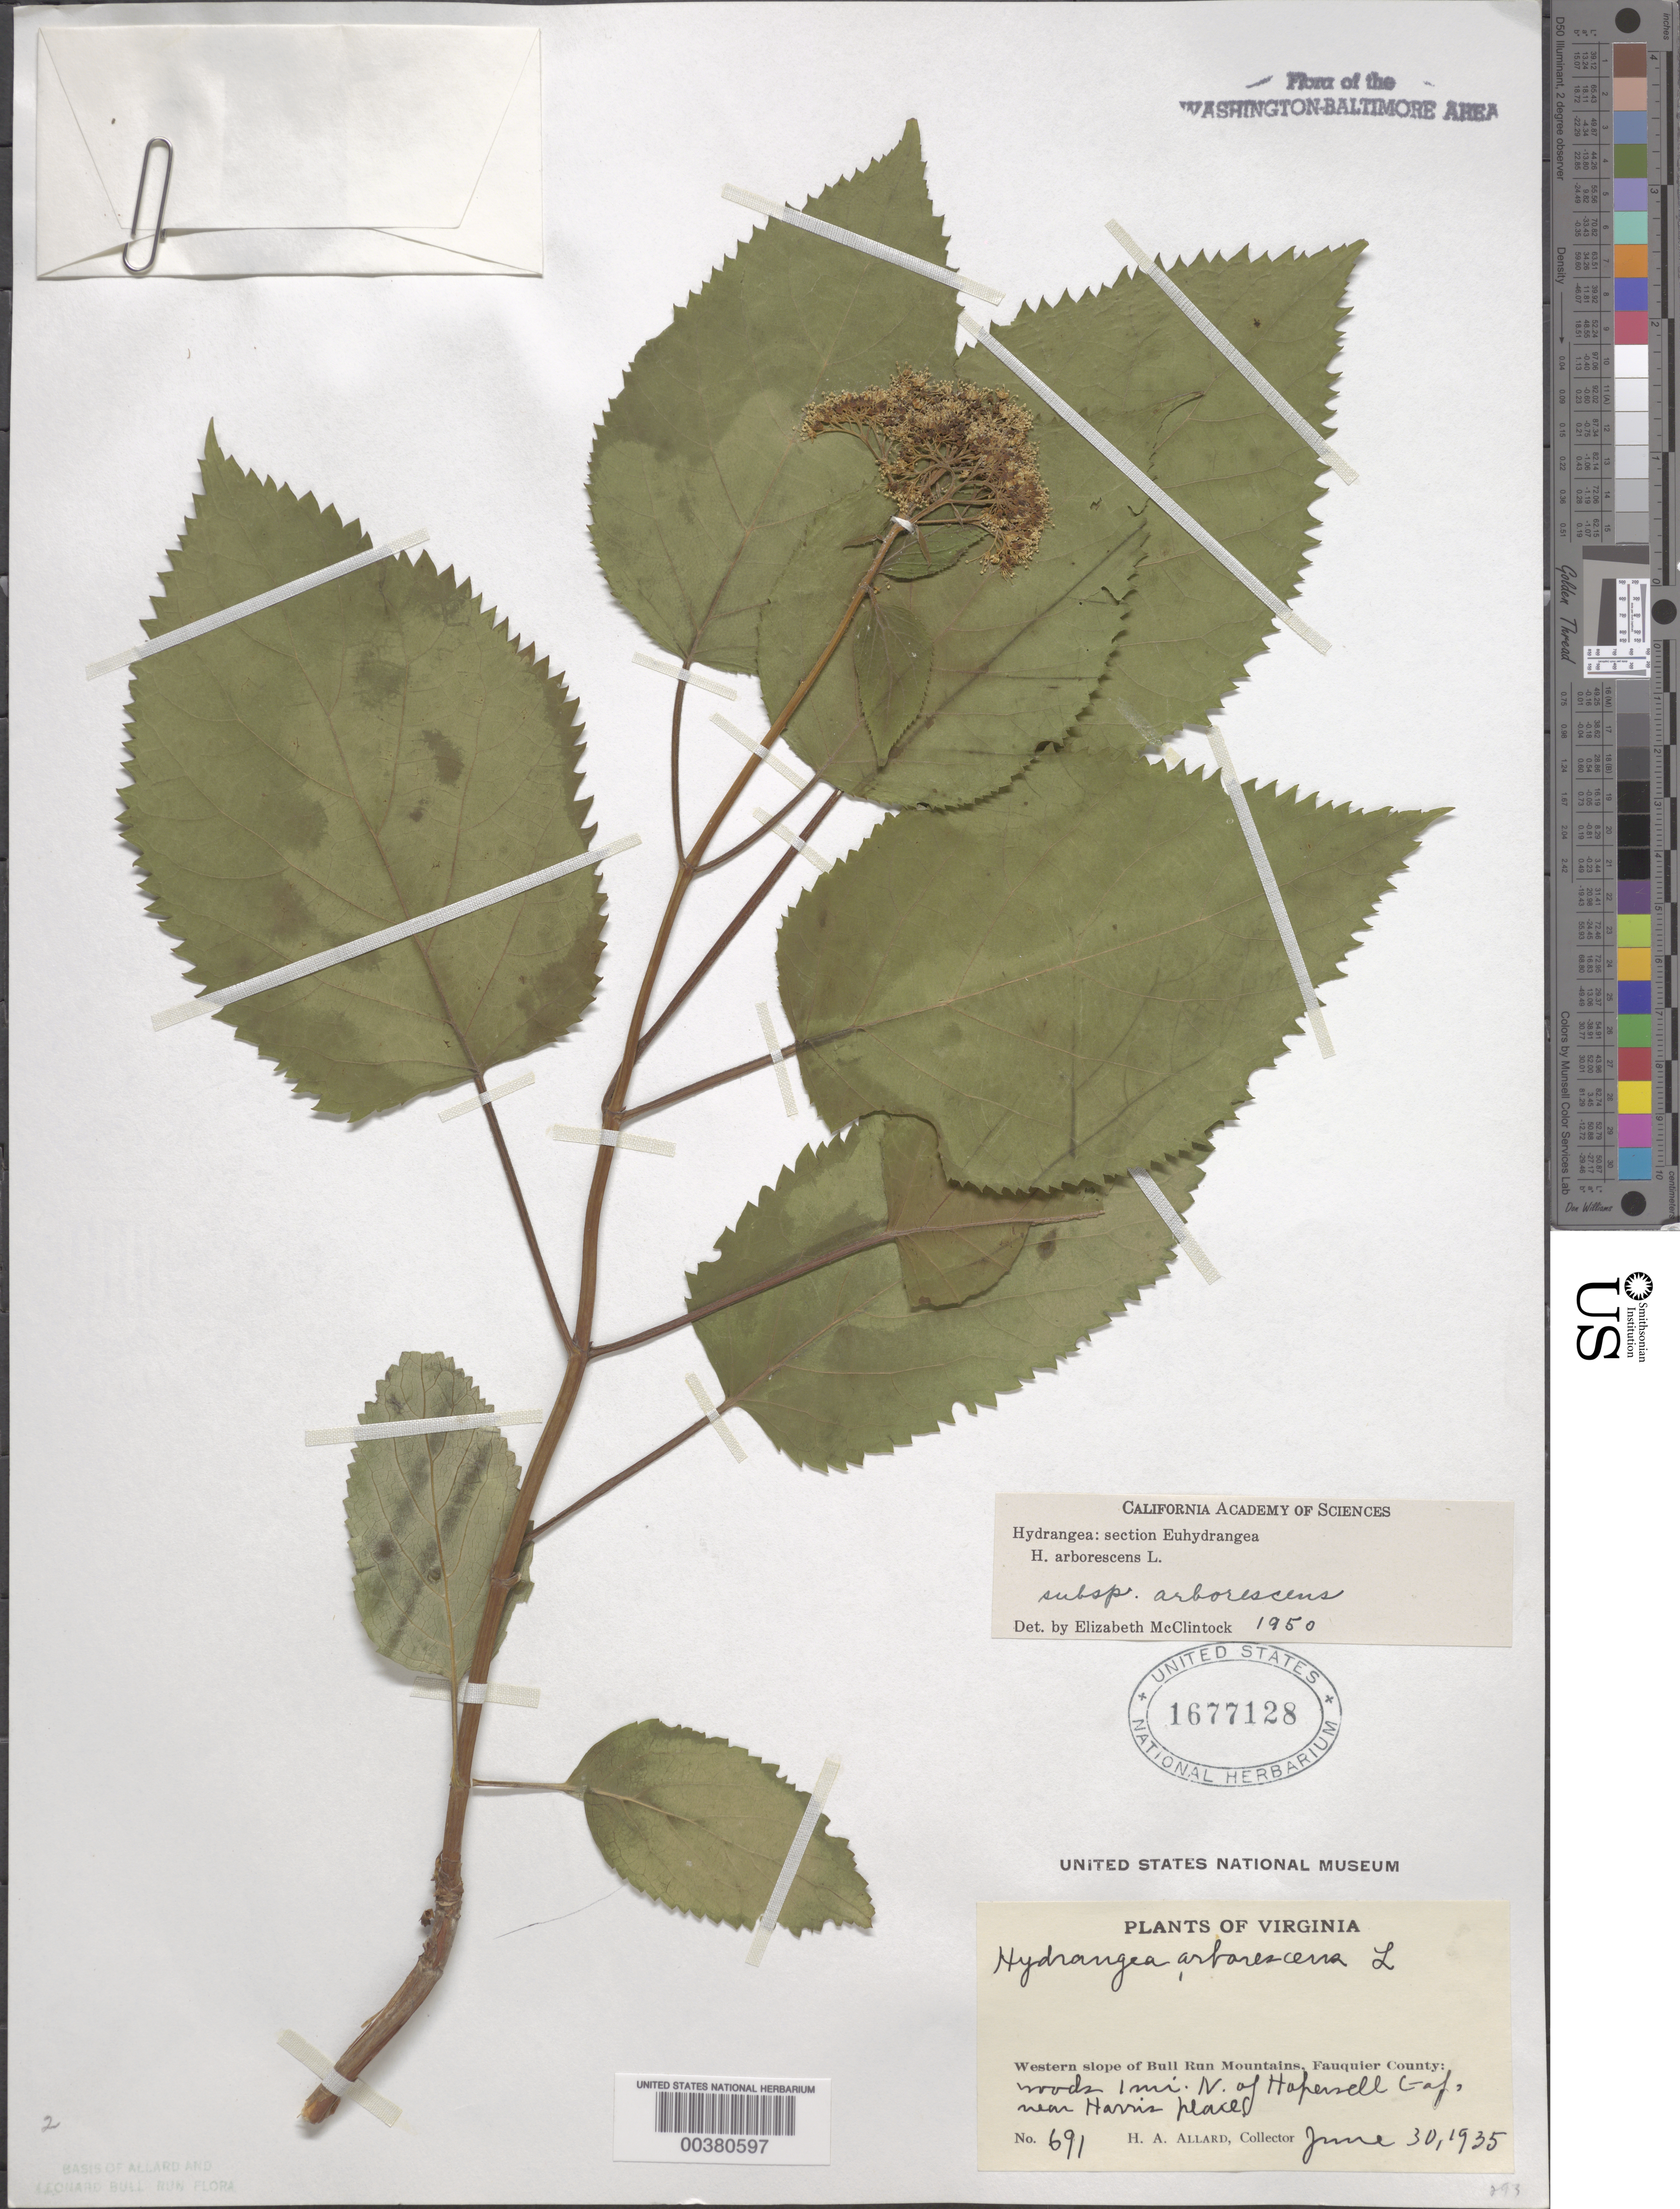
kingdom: Plantae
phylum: Tracheophyta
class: Magnoliopsida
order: Cornales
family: Hydrangeaceae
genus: Hydrangea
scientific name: Hydrangea arborescens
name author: L.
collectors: H. A. Allard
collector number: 691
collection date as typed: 30 Jun 1935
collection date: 1935-06-30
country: United States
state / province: Virginia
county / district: Fauquier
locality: North of Hopewell Gap, Harris place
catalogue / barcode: US 1677128